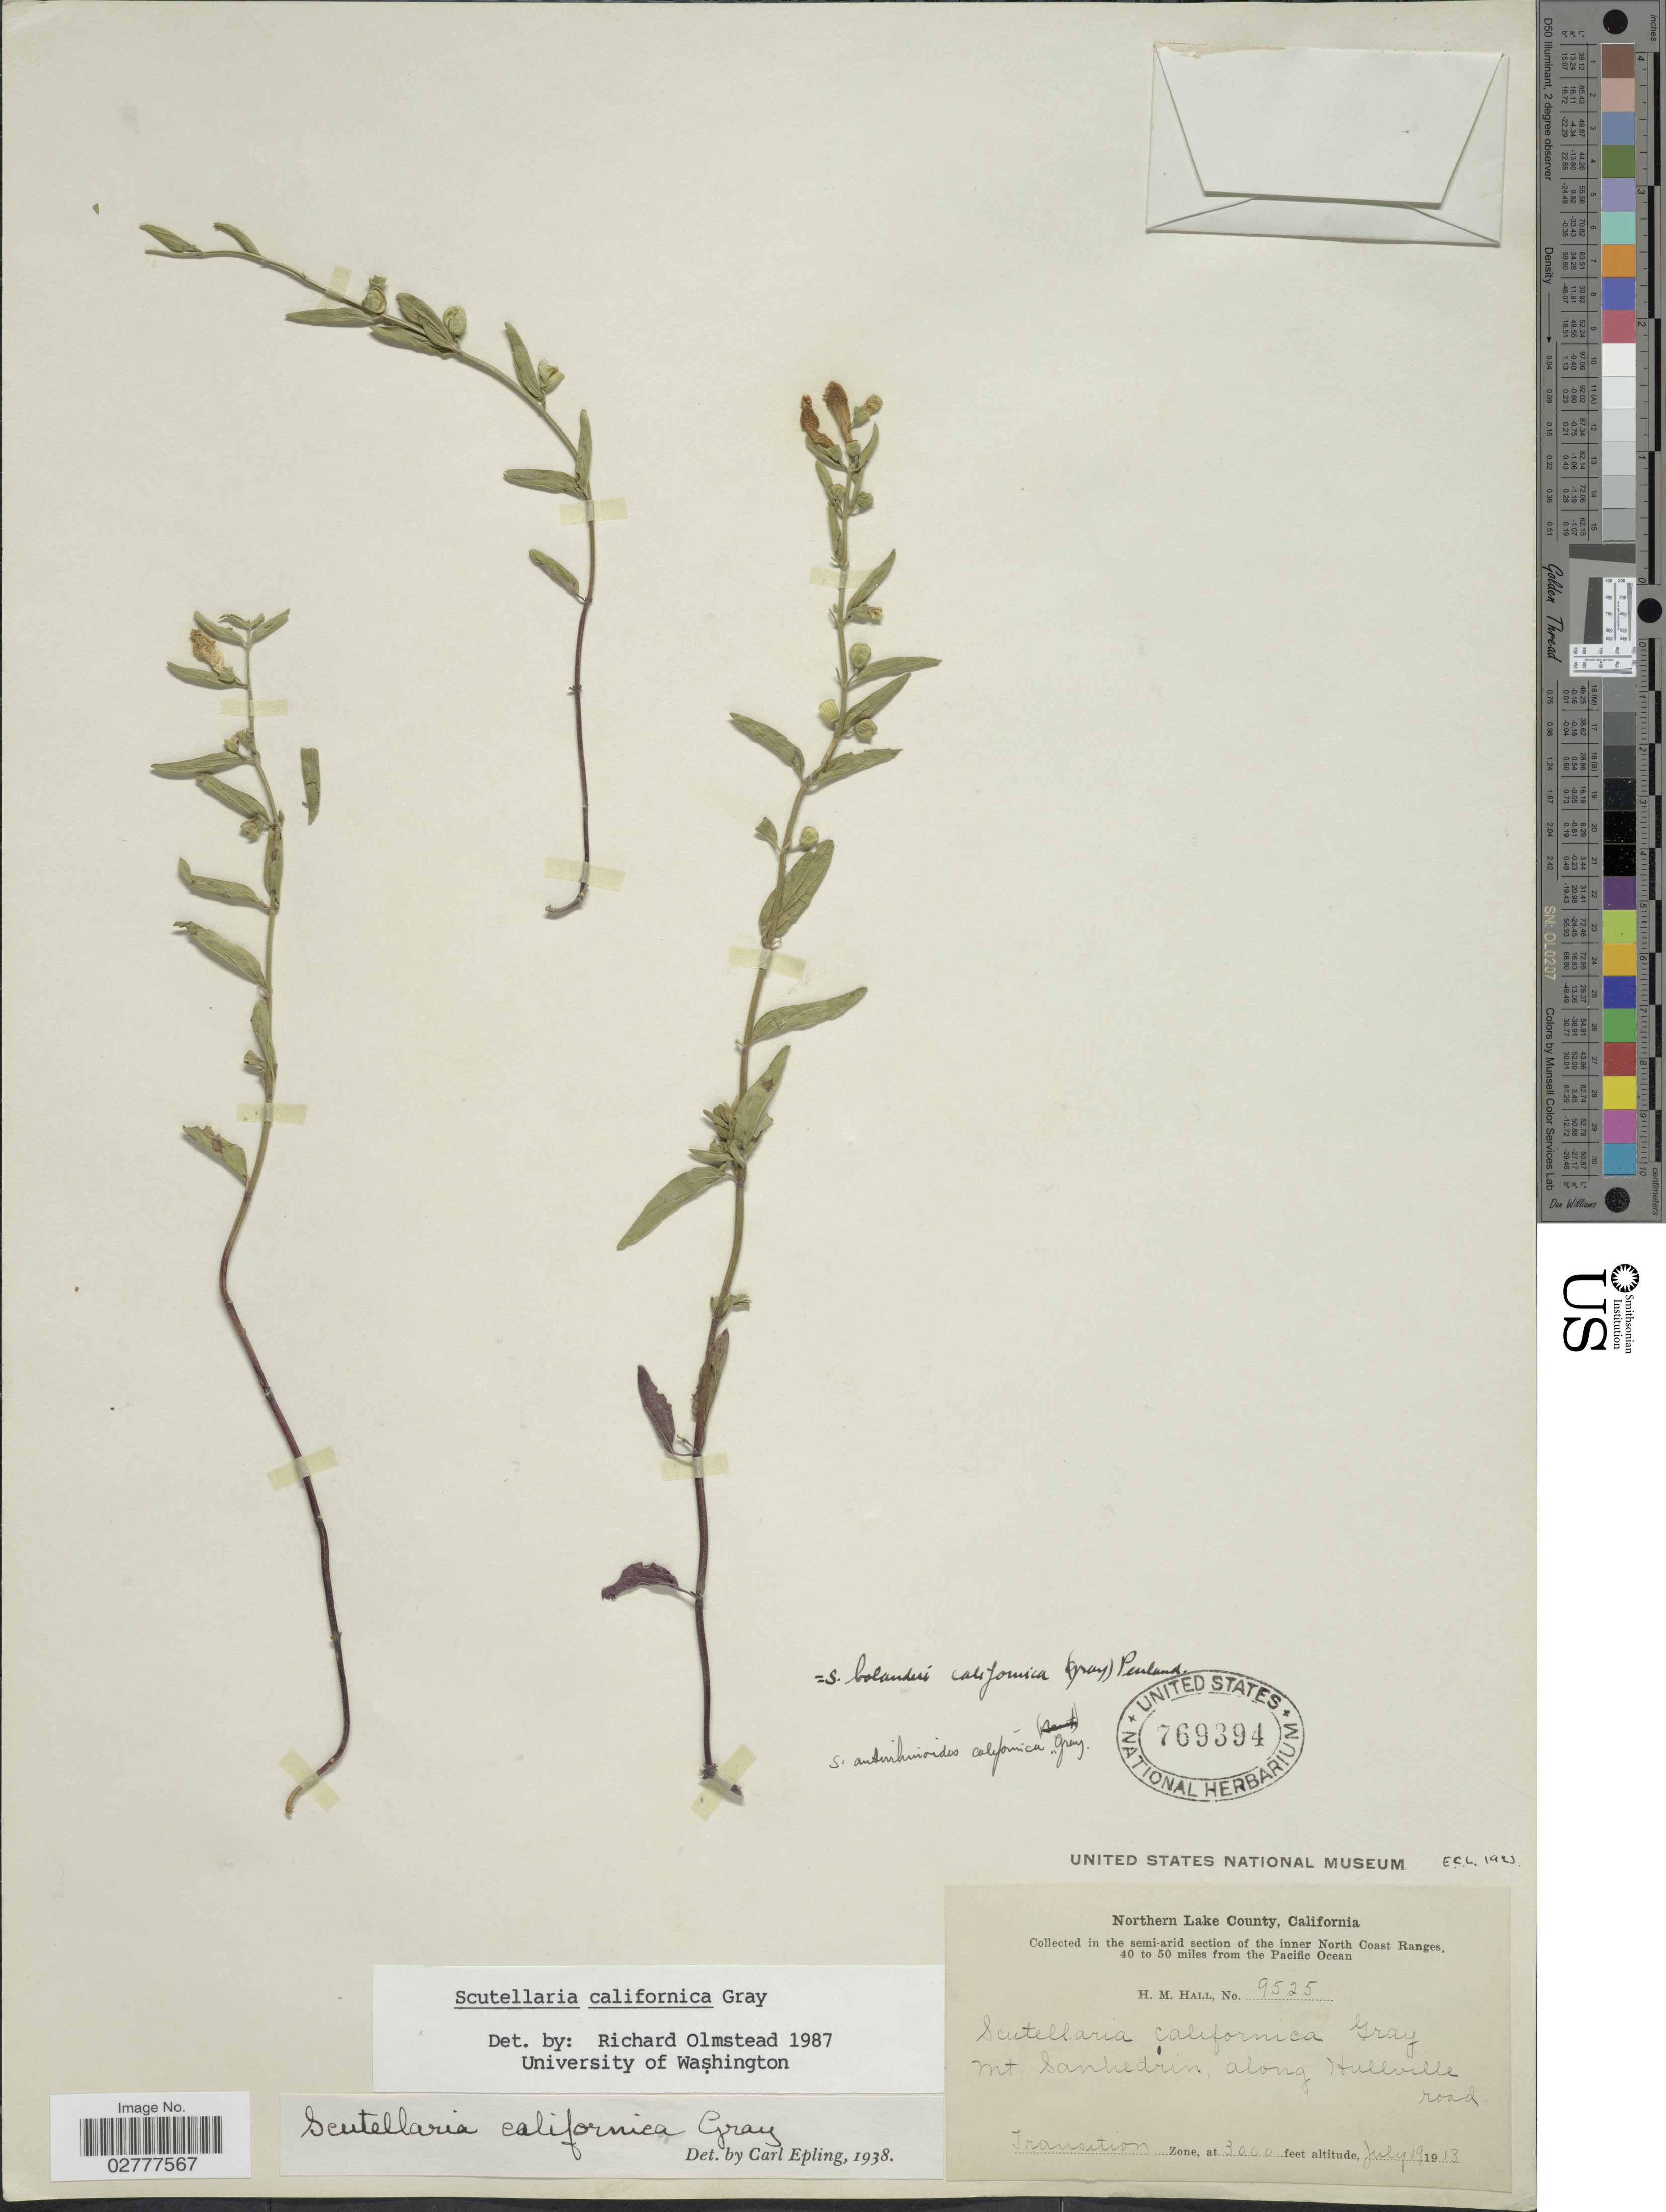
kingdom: Plantae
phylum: Tracheophyta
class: Magnoliopsida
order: Lamiales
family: Lamiaceae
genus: Scutellaria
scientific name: Scutellaria californica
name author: A. Gray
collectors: H. M. Hall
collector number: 9525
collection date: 1913-07-19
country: United States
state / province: California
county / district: Lake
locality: Northern Lake County, semi-arid section of the inner North Coast Ranges, 40 to 50 miles from the Pacific Ocean, Mt. Sanhedrin, along Hullville road, Transition Zone.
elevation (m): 914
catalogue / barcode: US 769394